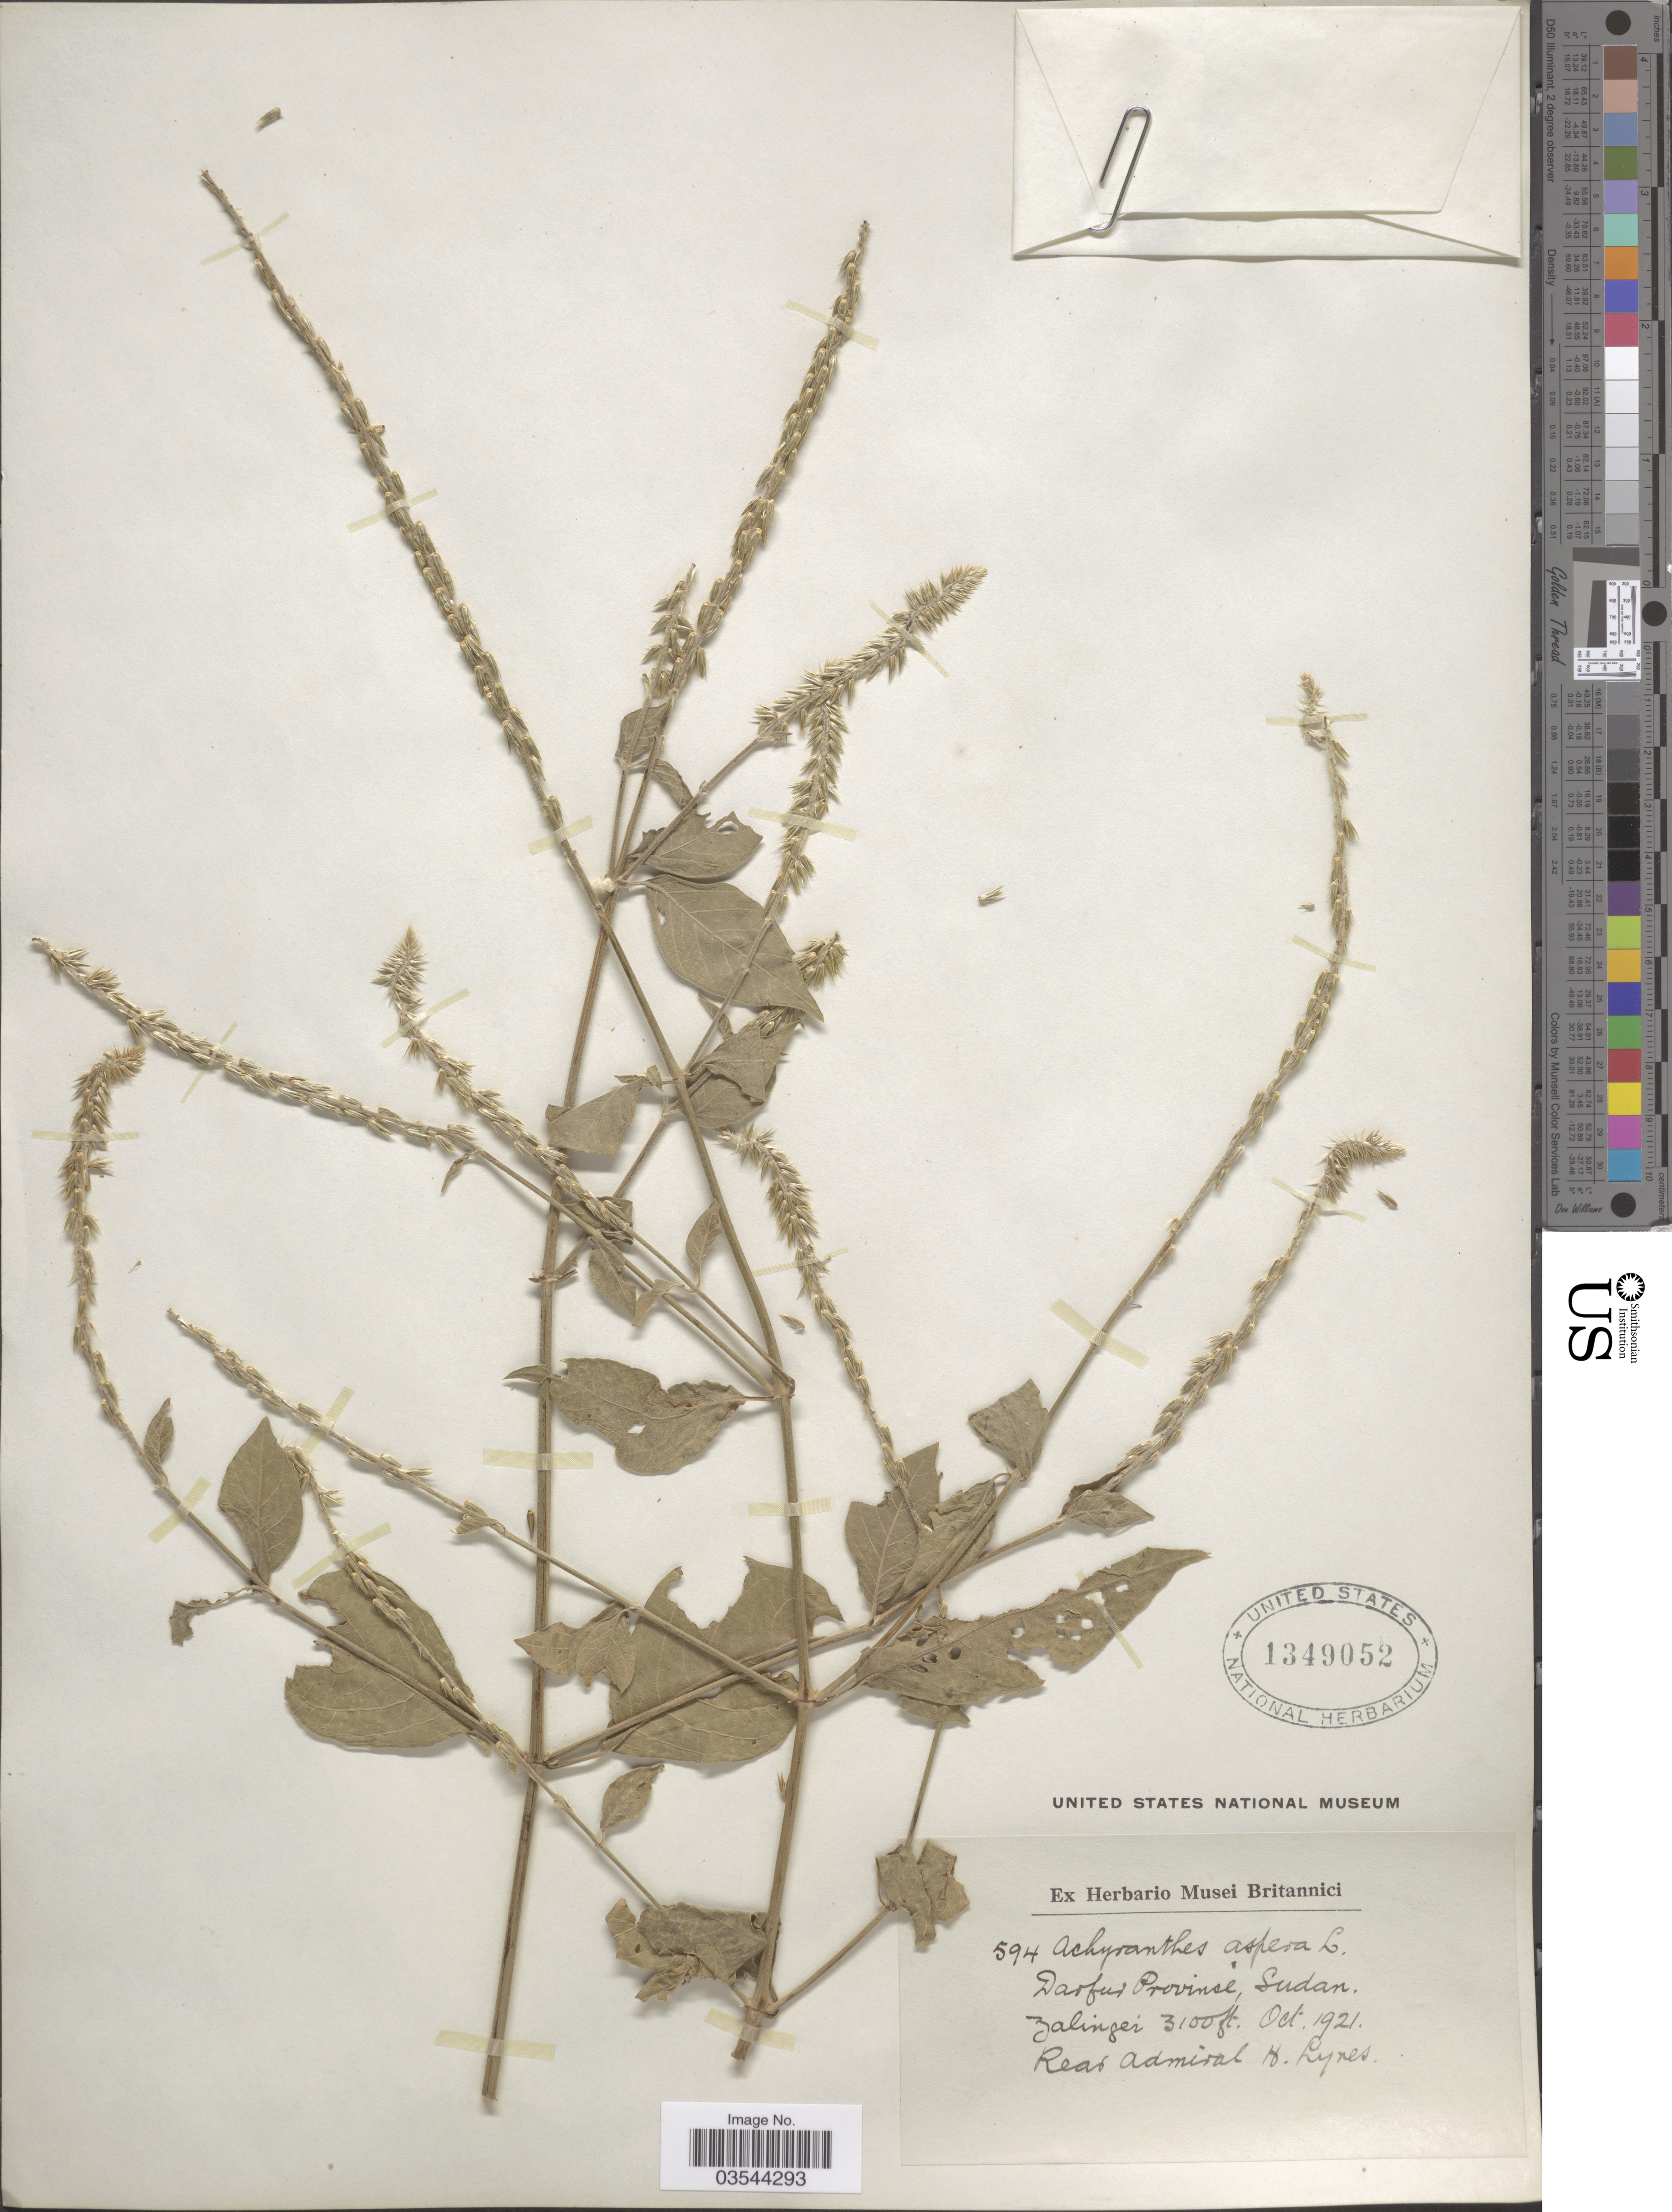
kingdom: Plantae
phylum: Tracheophyta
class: Magnoliopsida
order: Caryophyllales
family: Amaranthaceae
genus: Achyranthes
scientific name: Achyranthes aspera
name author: L.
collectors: H. Lynes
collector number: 594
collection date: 1921-10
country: Sudan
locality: Darfur Province. Zalinger.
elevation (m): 945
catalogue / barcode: US 1349052